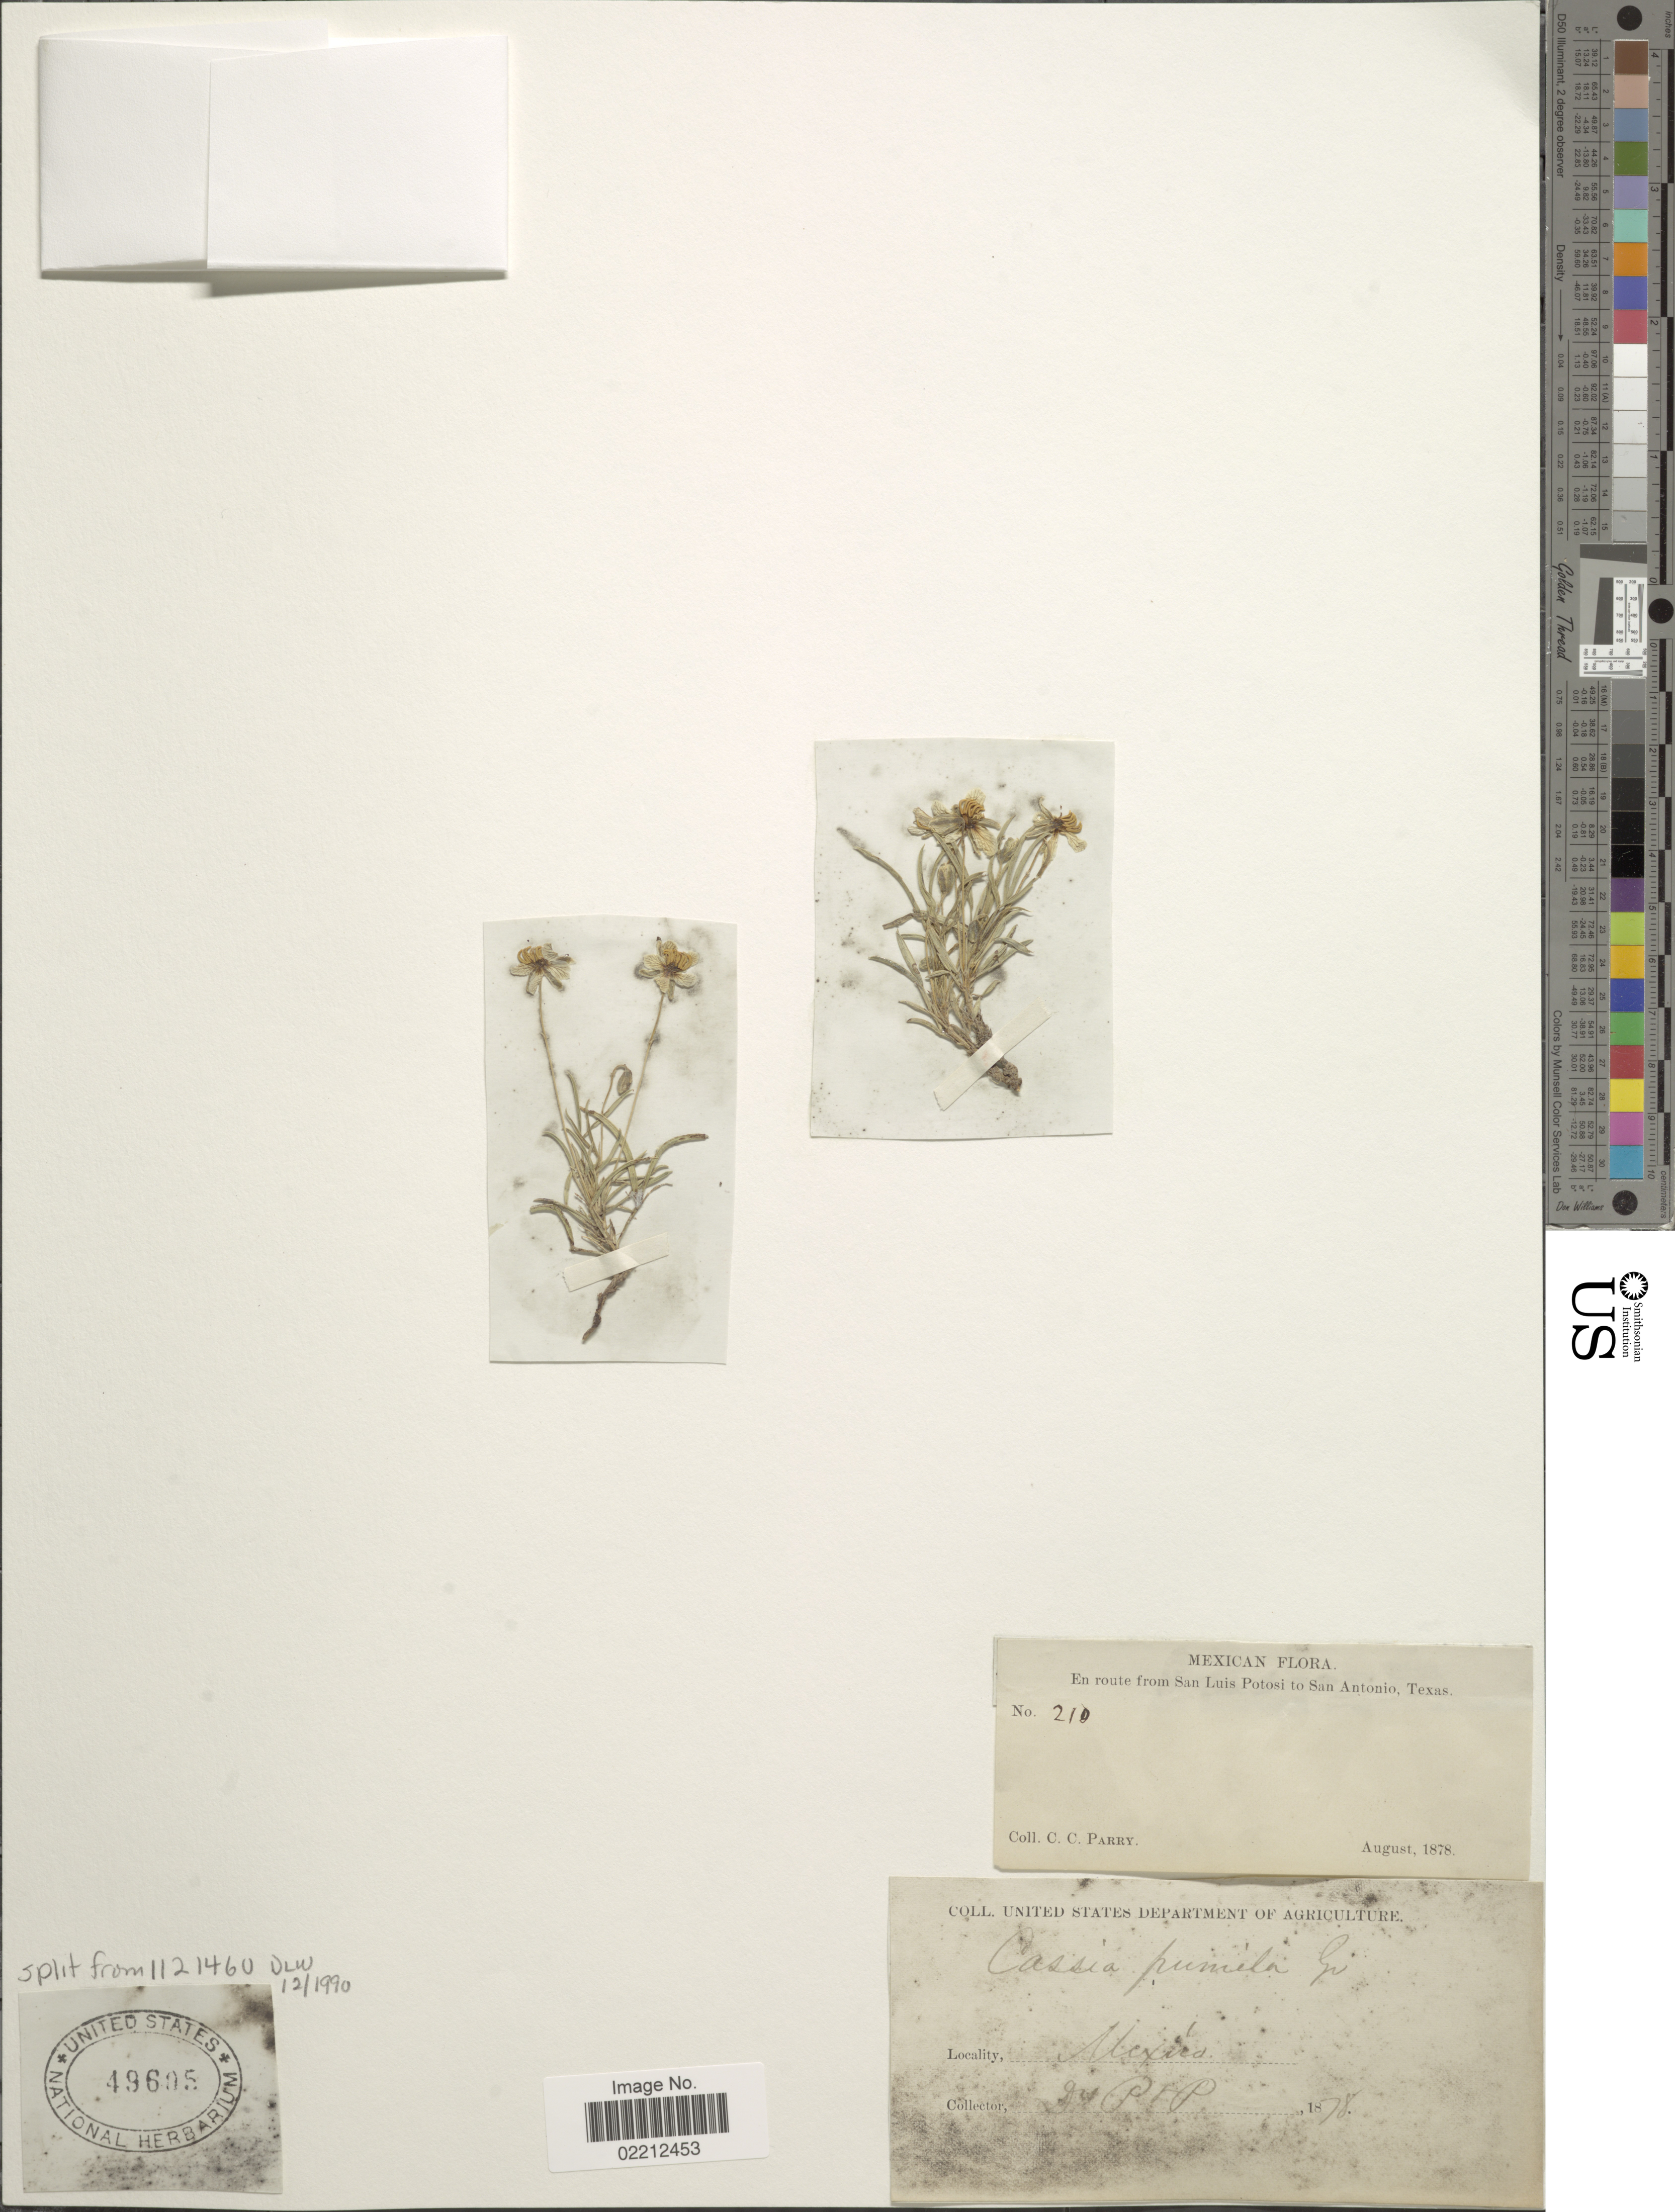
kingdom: Plantae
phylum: Tracheophyta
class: Magnoliopsida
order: Fabales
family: Fabaceae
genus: Cassia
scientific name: Cassia pumila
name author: Lam.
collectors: C. Parrey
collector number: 210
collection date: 1878-08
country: Mexico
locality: Mexico.. San Luis Potosi to San Antonio, texas.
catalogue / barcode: US 496095